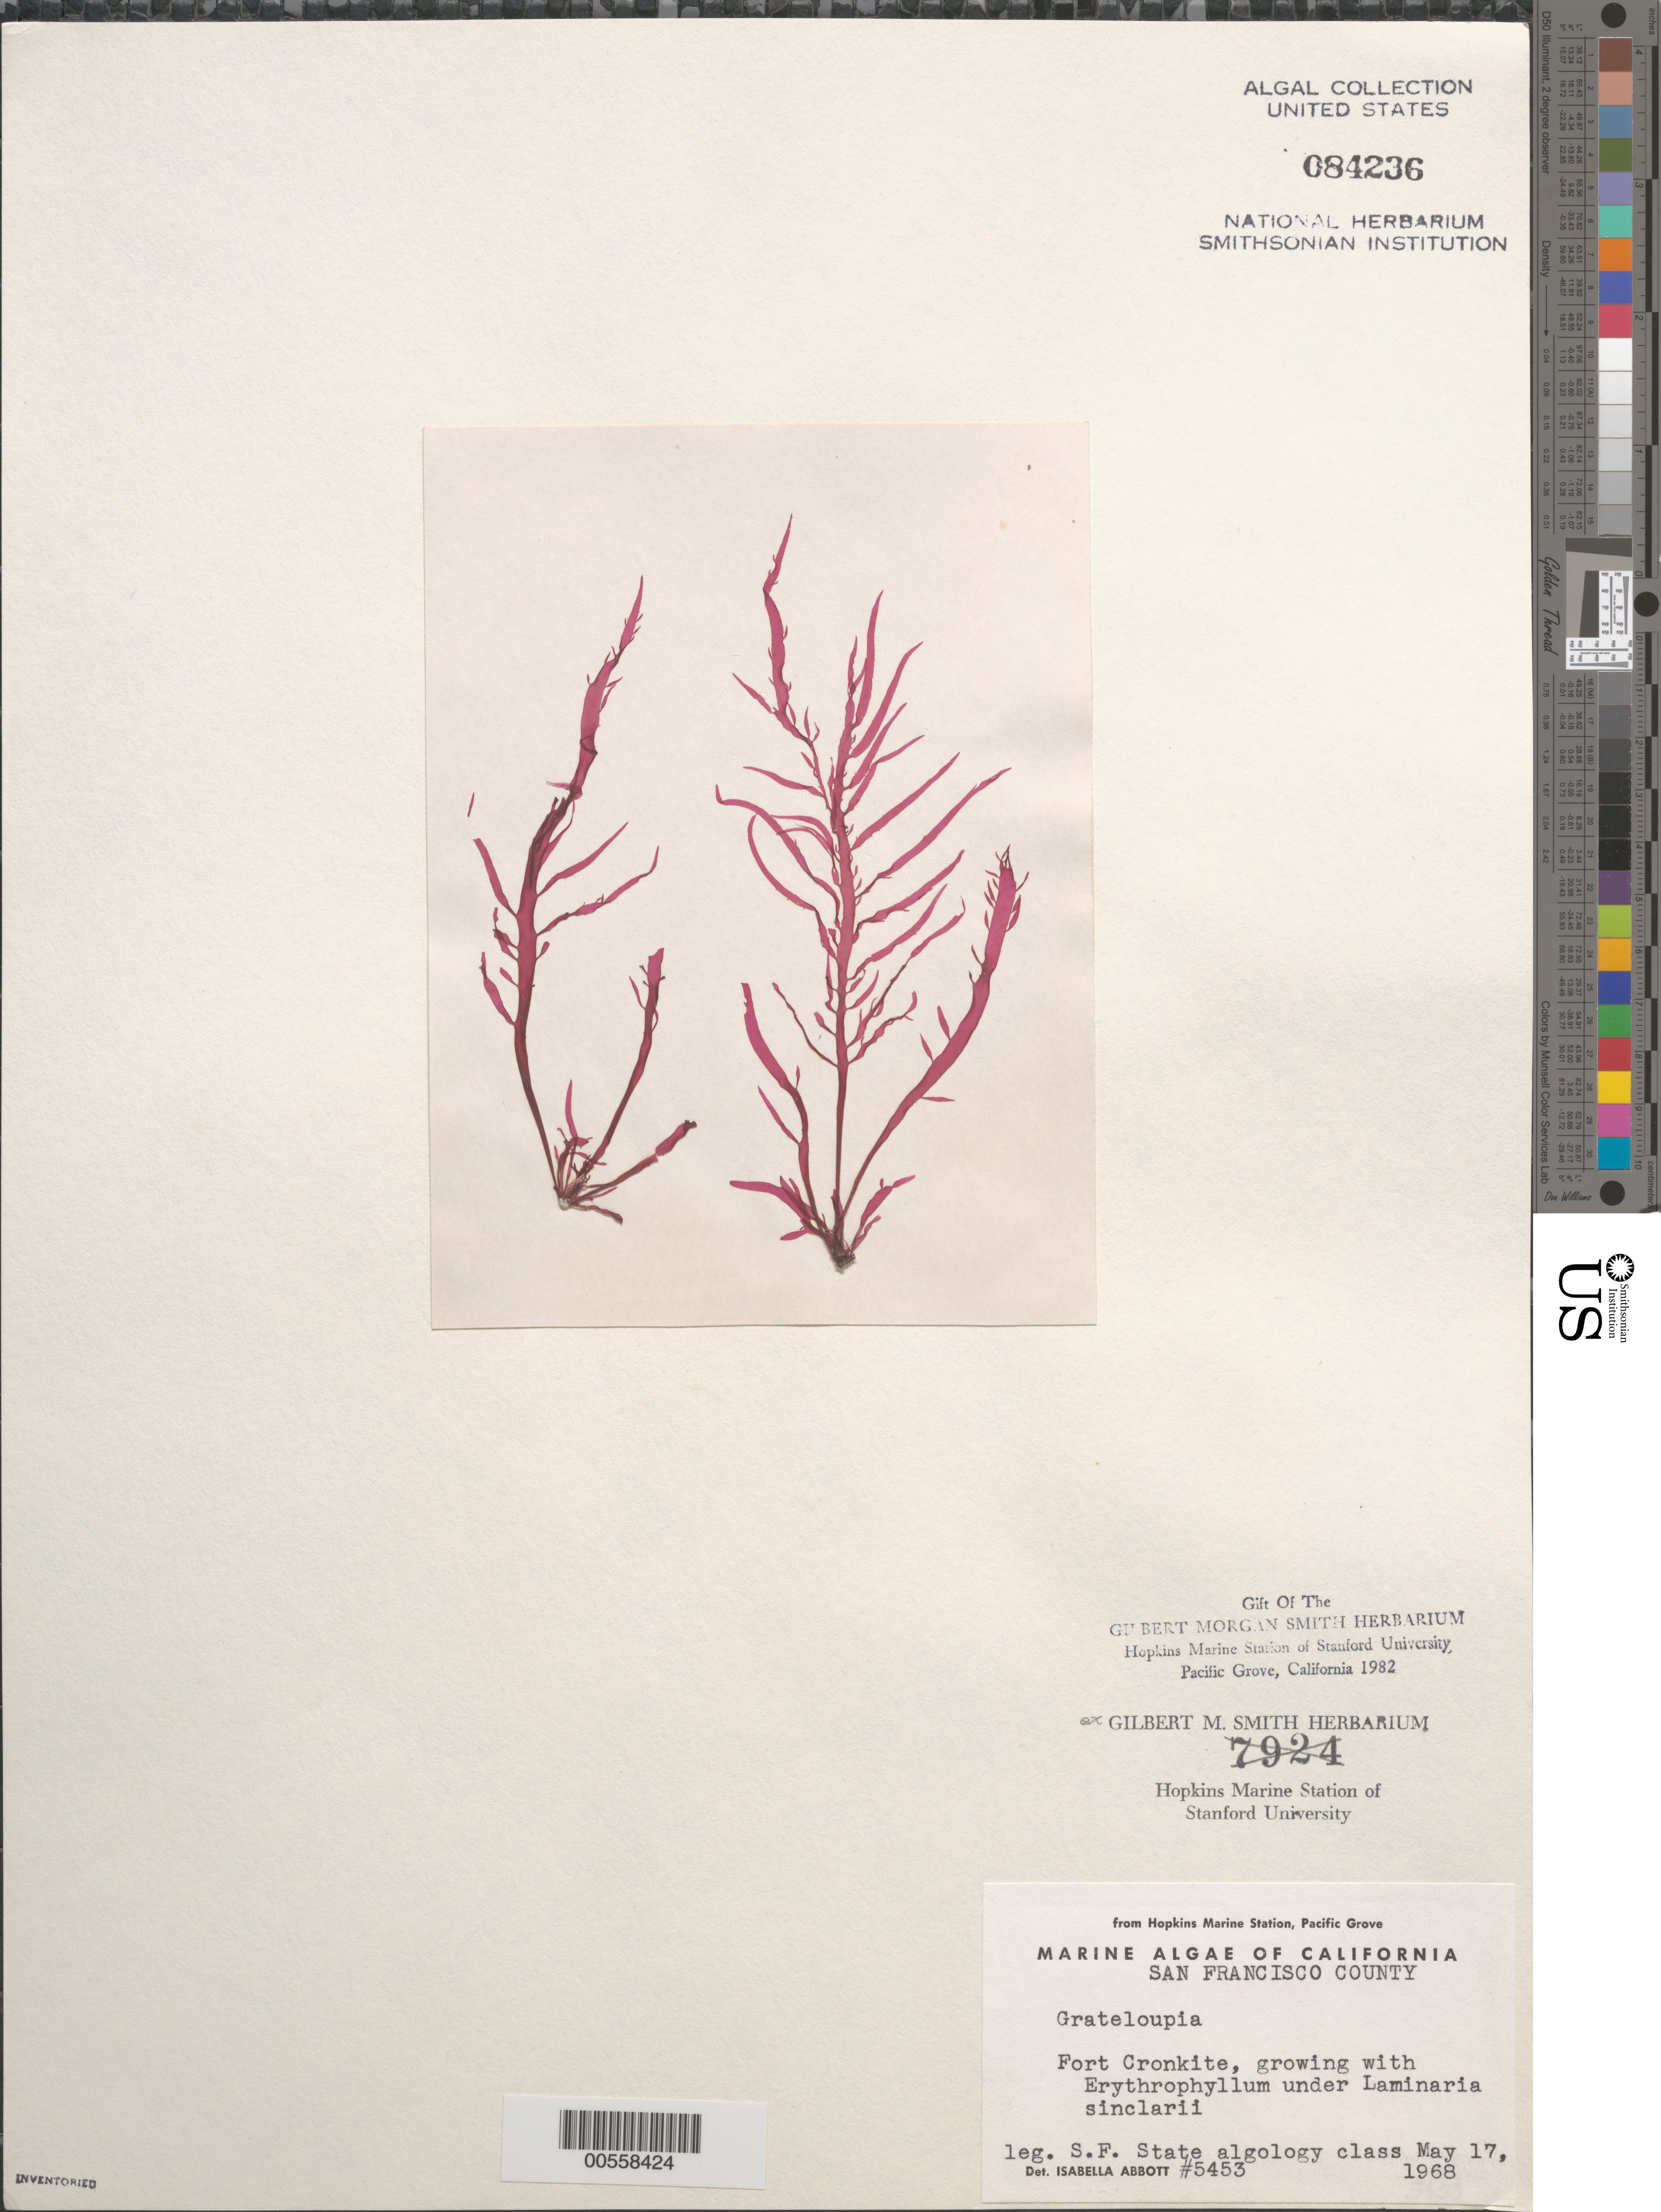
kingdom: Plantae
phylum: Rhodophyta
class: Florideophyceae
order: Halymeniales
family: Halymeniaceae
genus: Grateloupia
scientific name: Grateloupia sp.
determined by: Abbott, Isabella A.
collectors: San Francisco State Alg. Class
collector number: IAA 5453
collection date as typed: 17 May 1968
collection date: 1968-05-17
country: United States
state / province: California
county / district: San Francisco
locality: Fort Cronkite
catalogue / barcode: US 84236